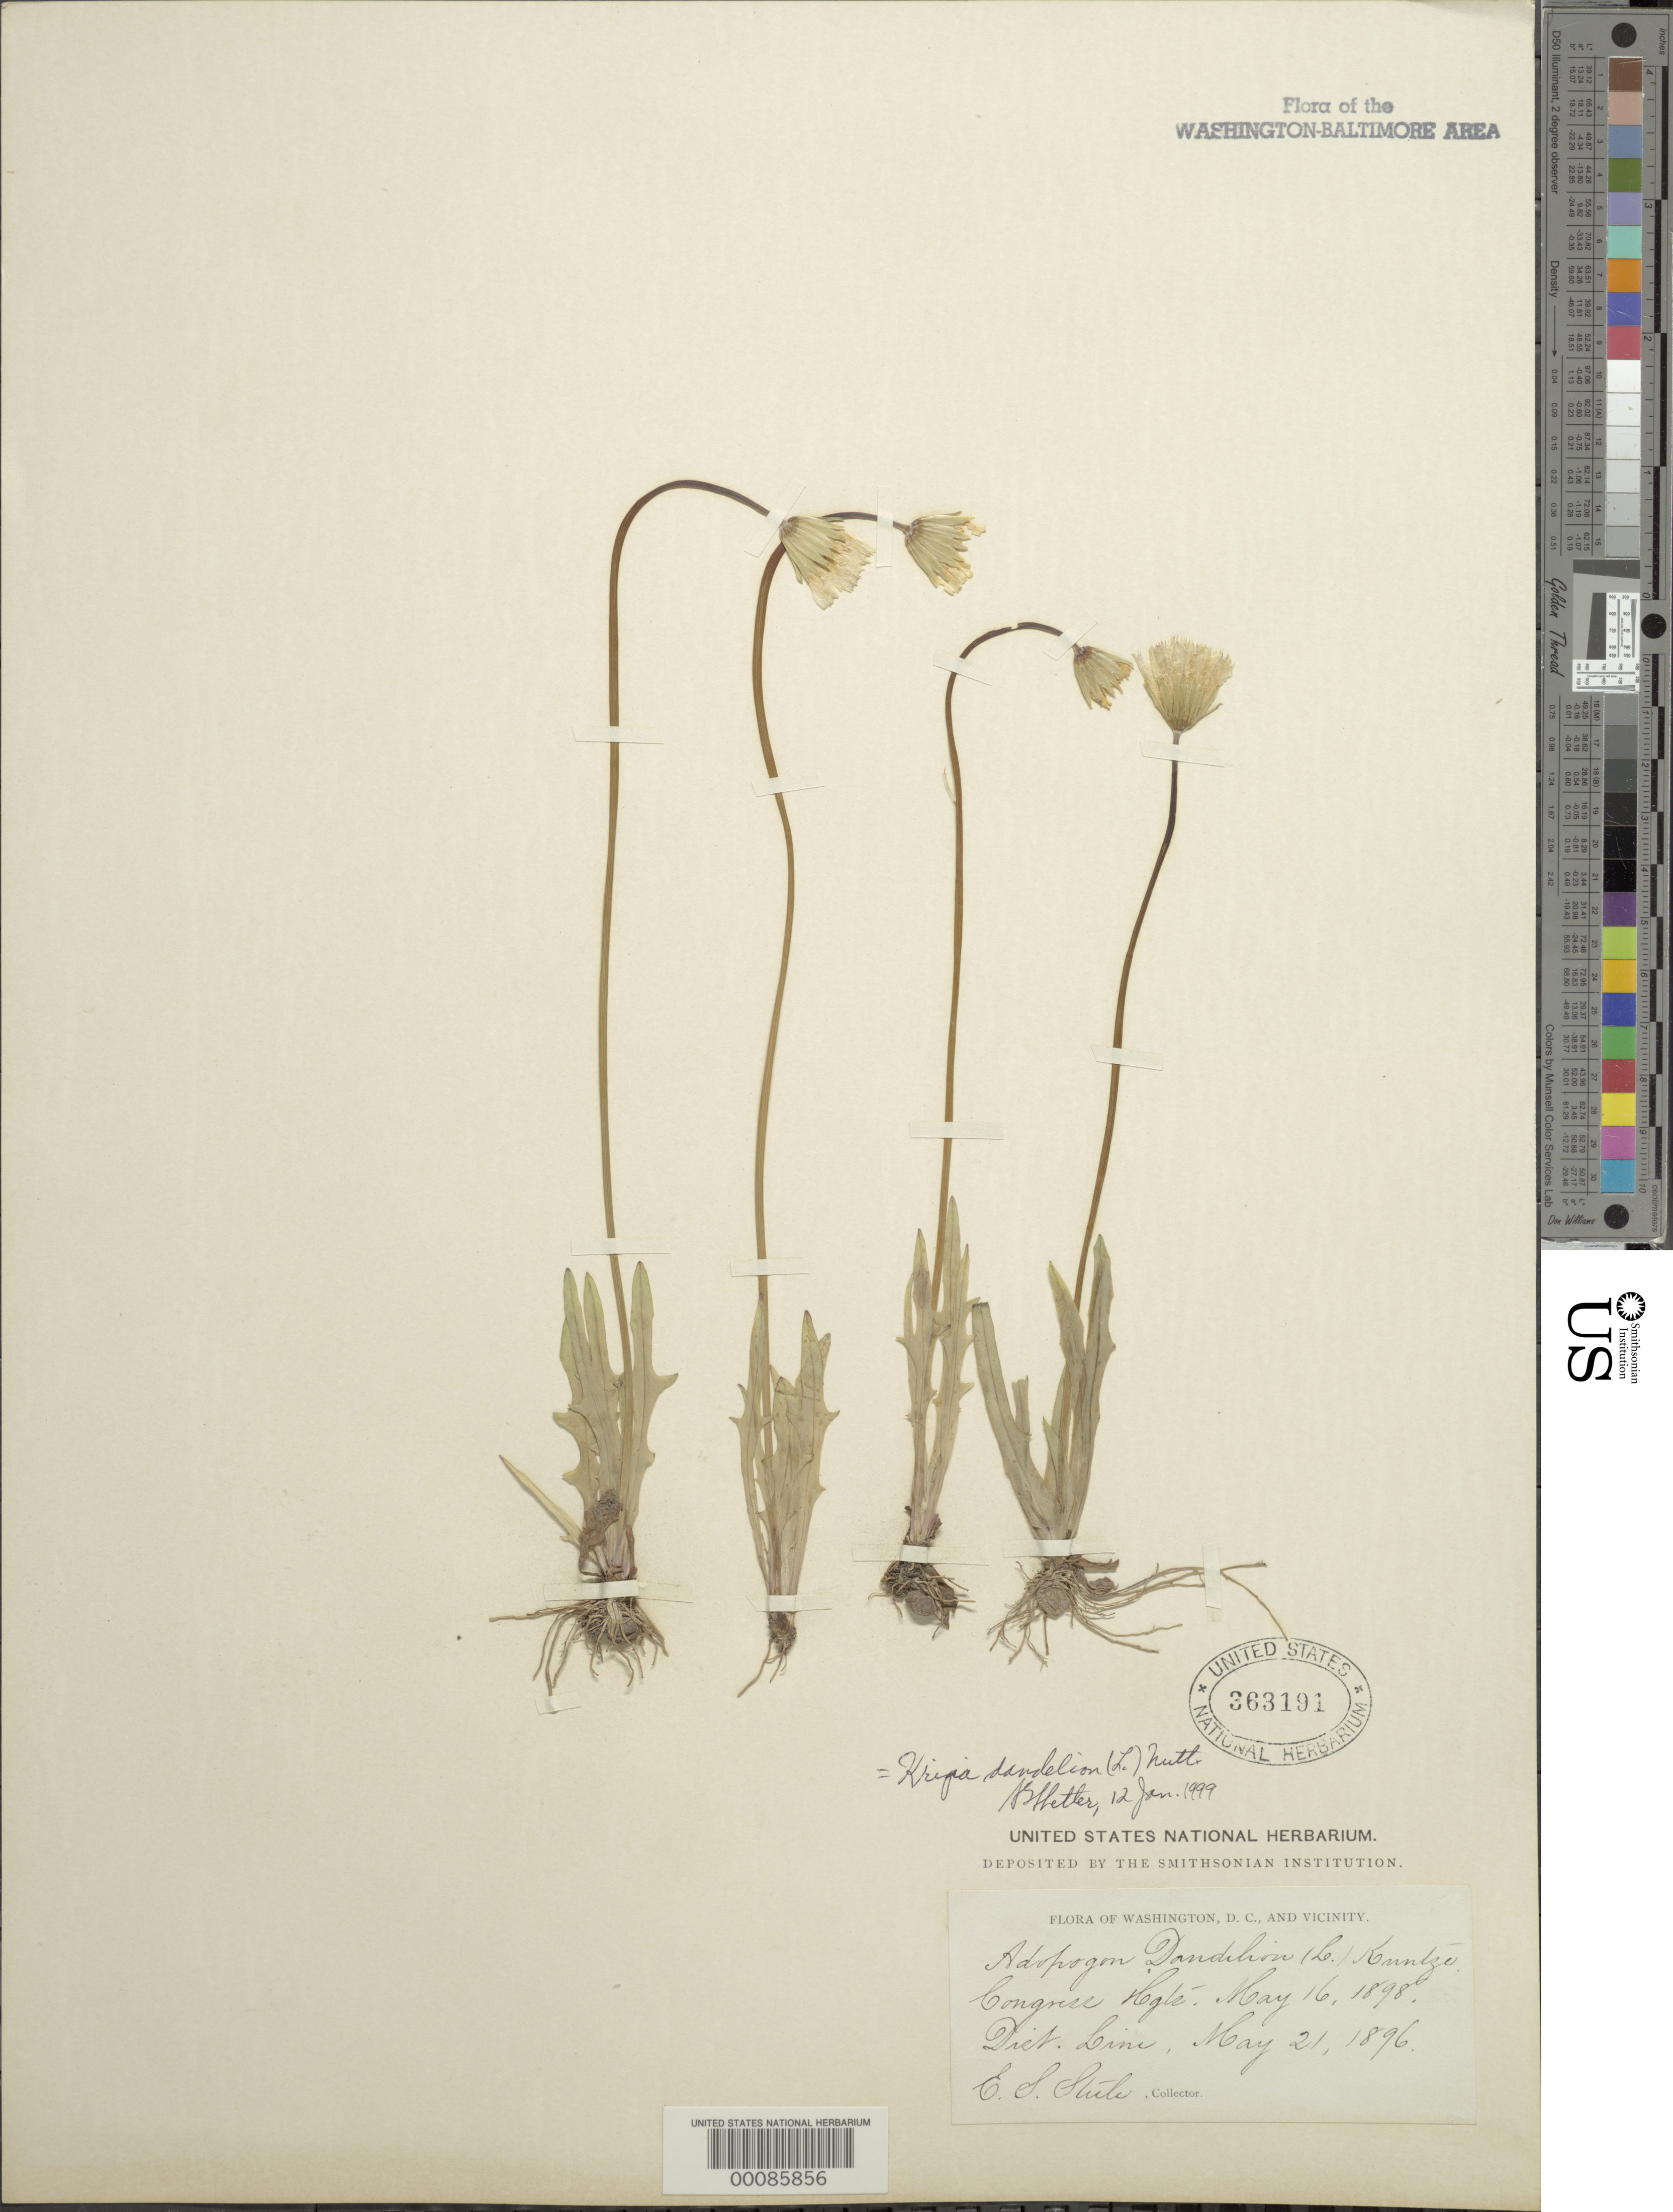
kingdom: Plantae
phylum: Tracheophyta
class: Magnoliopsida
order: Asterales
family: Asteraceae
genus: Krigia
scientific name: Krigia dandelion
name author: (L.) Nutt.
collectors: E. Steele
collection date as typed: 21 May 1896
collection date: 1896-05-21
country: United States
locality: District Line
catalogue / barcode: US 363191